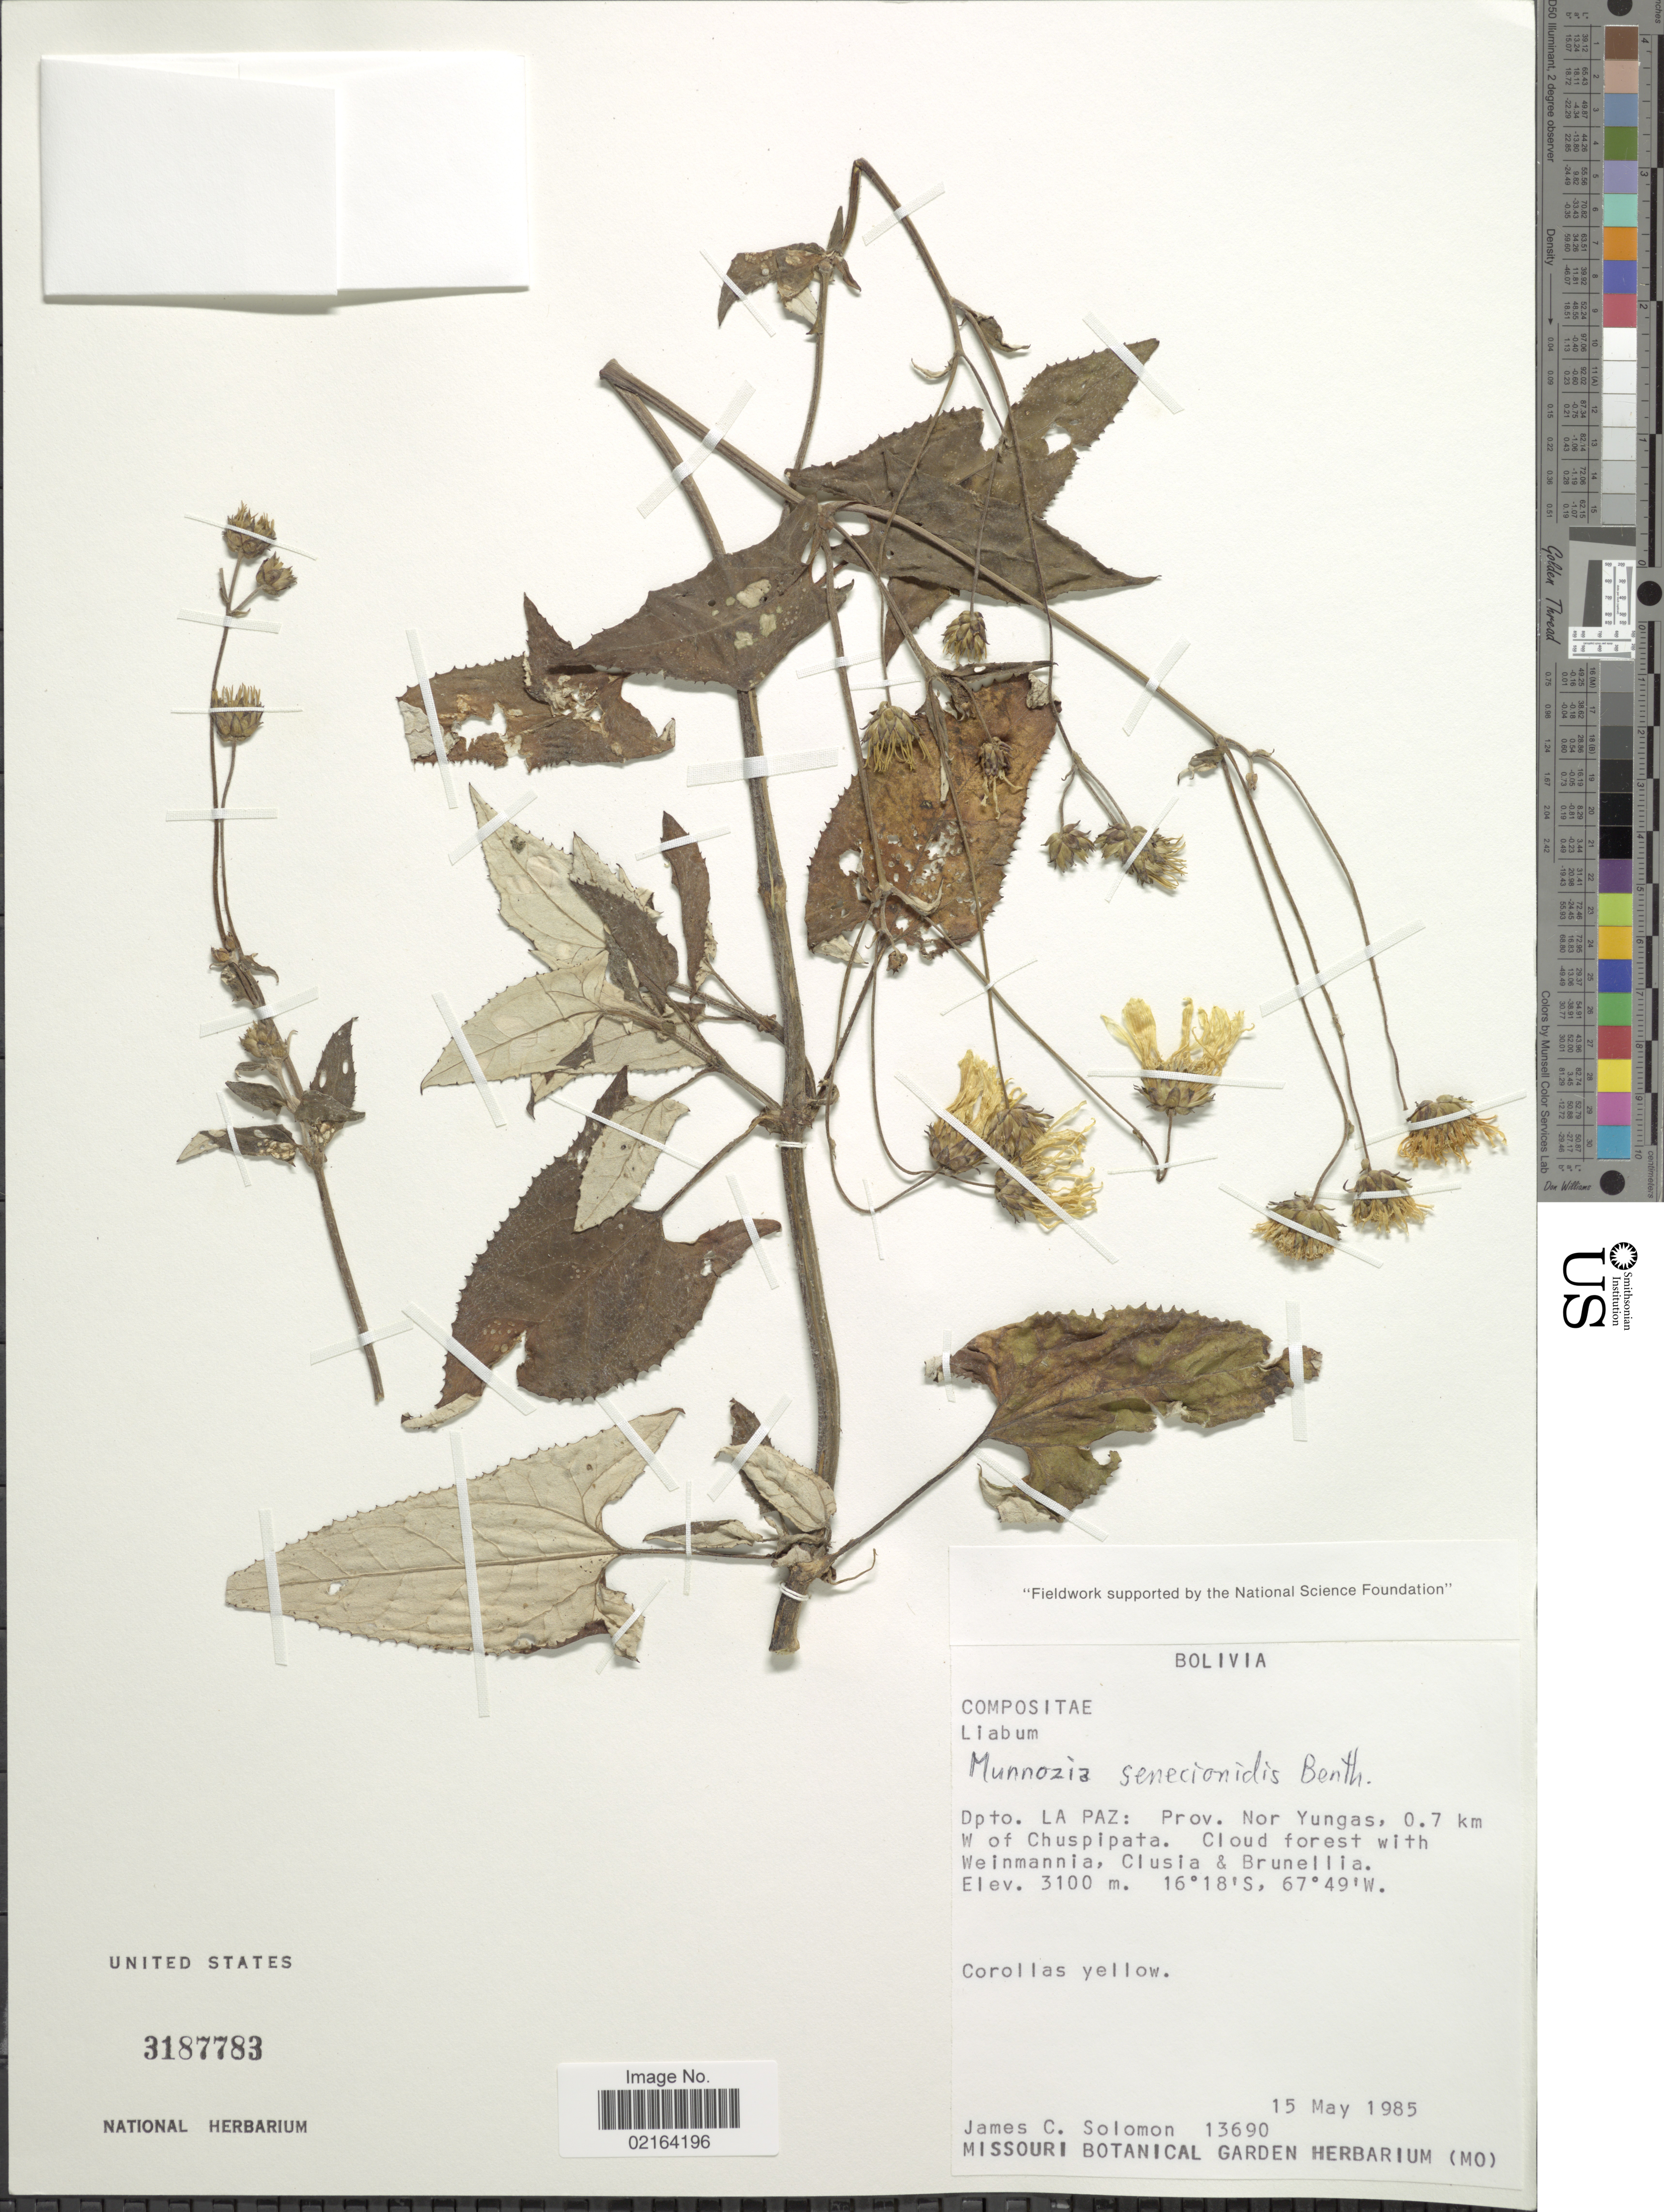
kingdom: Plantae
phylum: Tracheophyta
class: Magnoliopsida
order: Asterales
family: Asteraceae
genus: Munnozia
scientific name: Munnozia senecionidis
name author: Benth.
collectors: J. C. Solomon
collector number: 13690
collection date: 1985-05-15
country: Bolivia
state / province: La Paz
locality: Dpto. La Paz: Prov. Nor Yungas, 0.7 km W of Chuspipata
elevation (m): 3100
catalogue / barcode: US 3187783